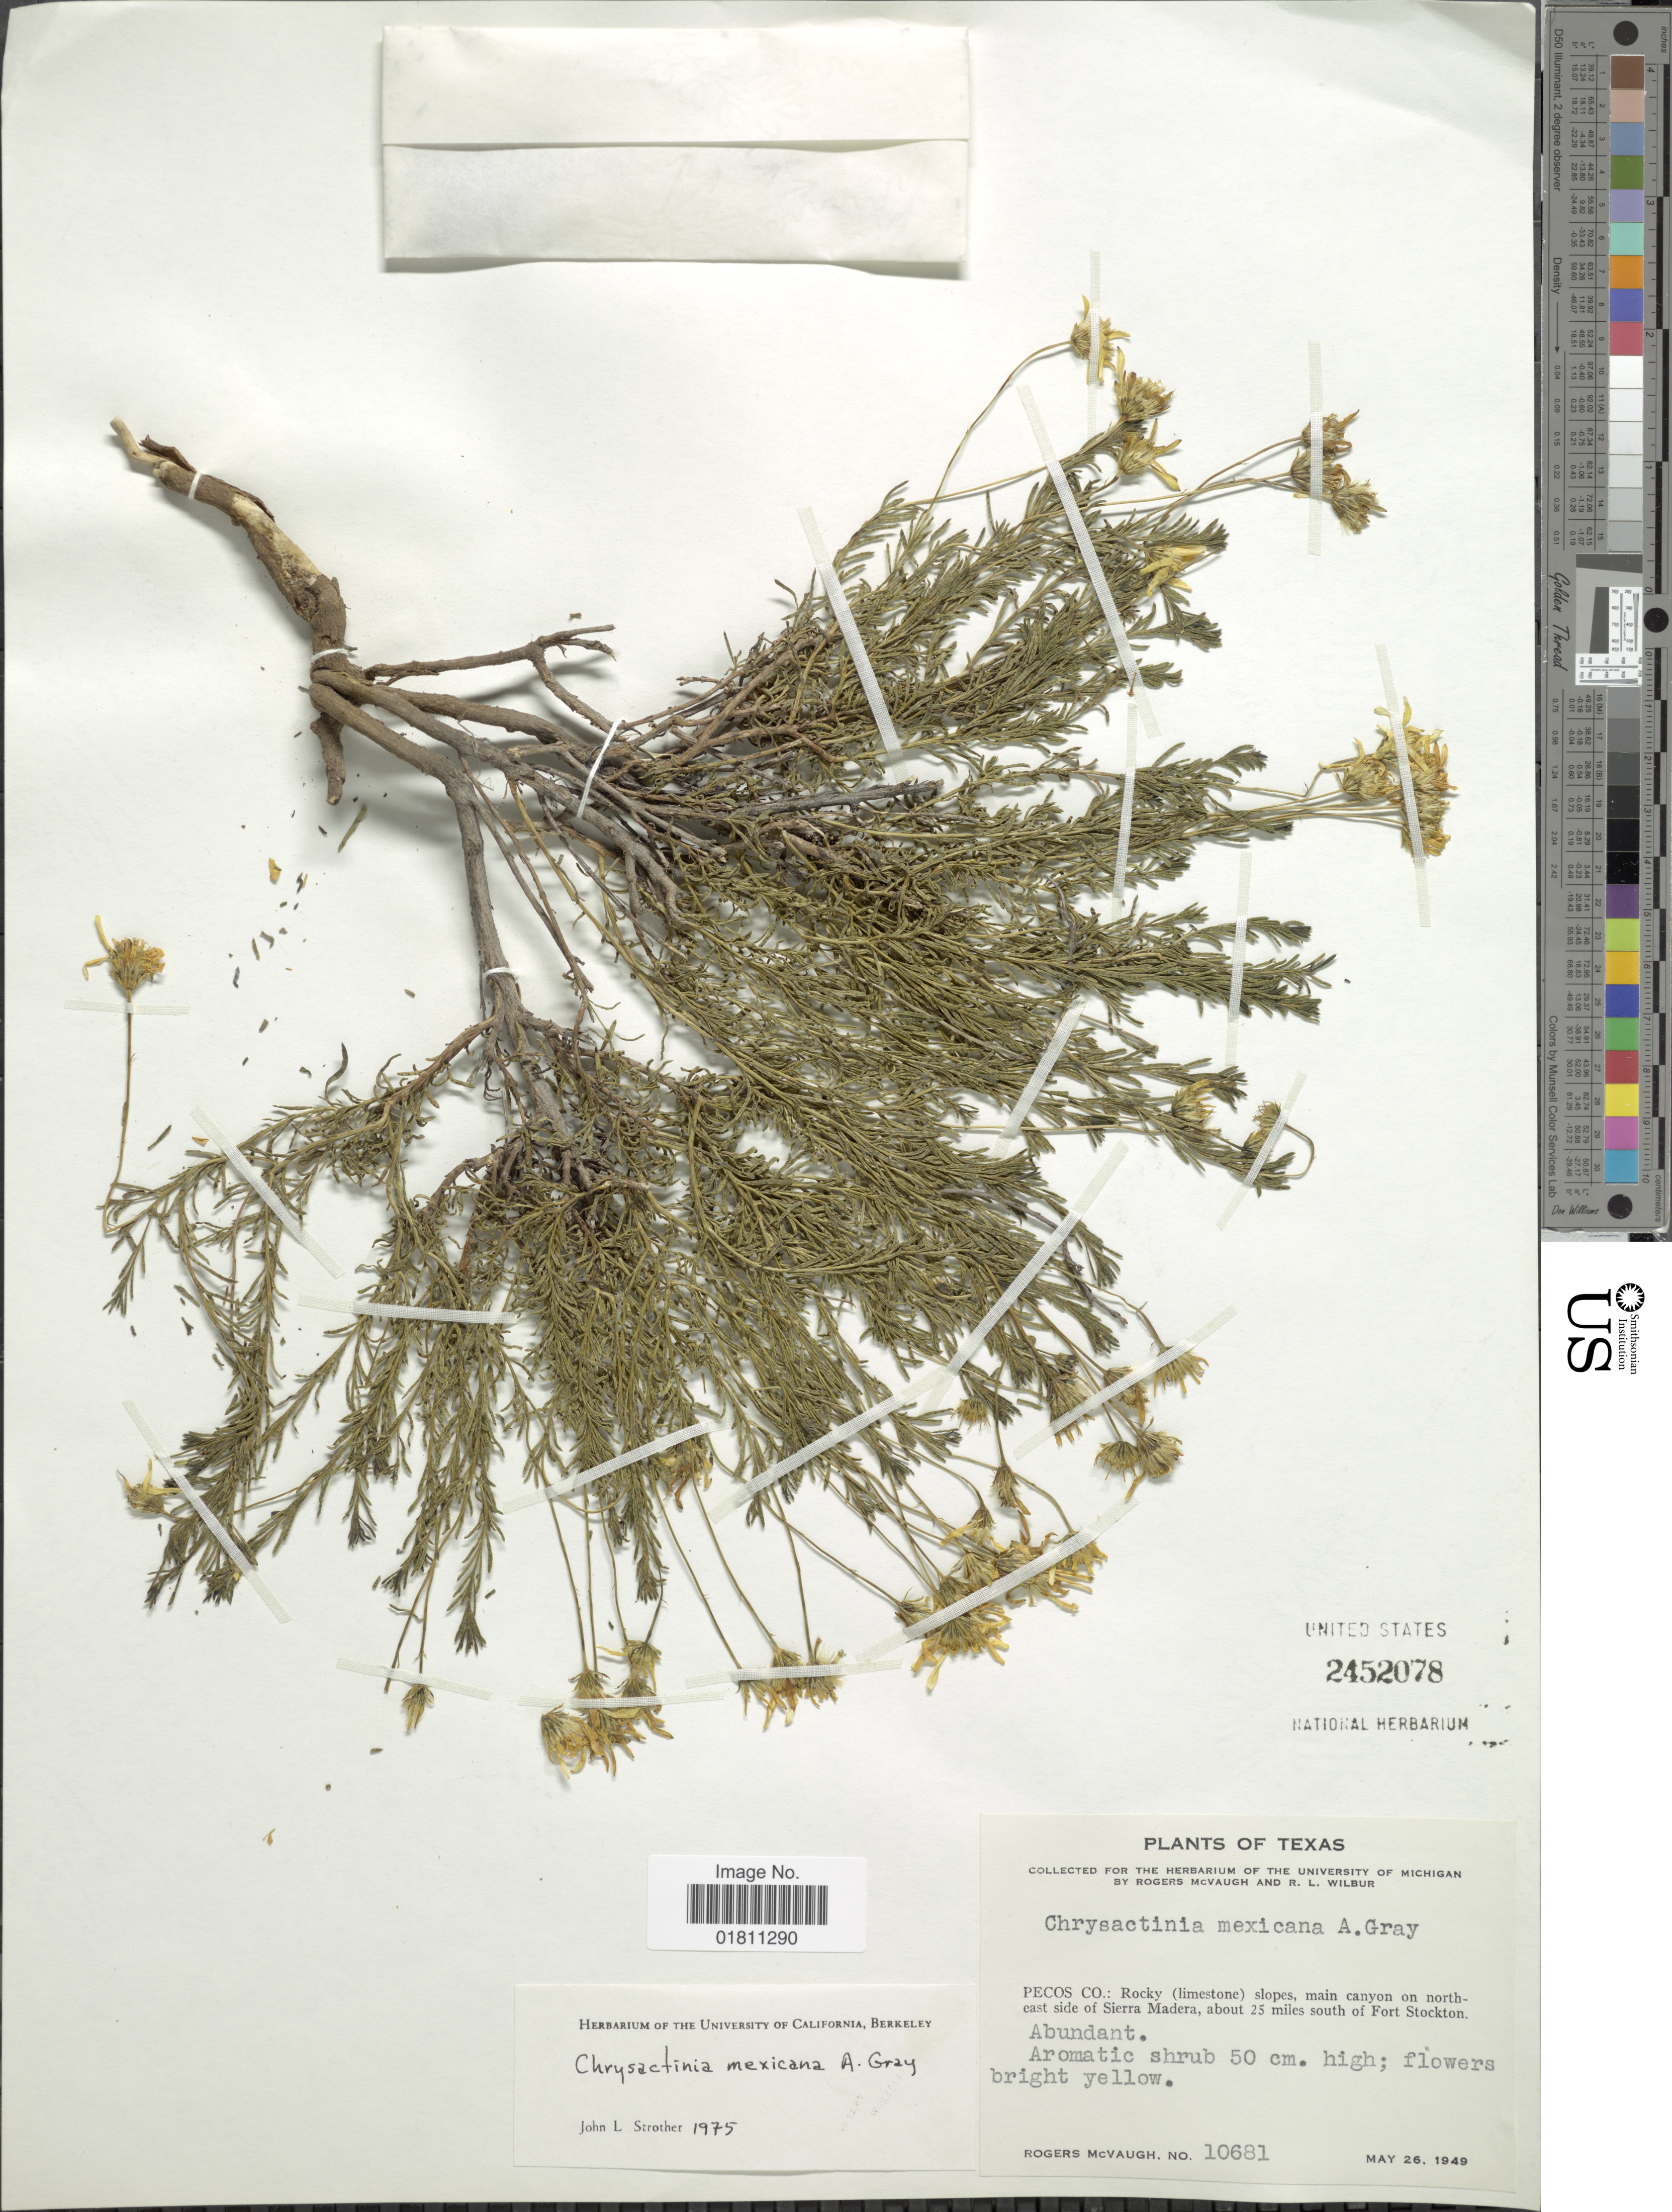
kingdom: Plantae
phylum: Tracheophyta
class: Magnoliopsida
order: Asterales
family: Asteraceae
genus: Chrysactinia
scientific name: Chrysactinia mexicana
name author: A. Gray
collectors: R. McVaugh & R. L. Wilbur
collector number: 10681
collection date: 1949-05-26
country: United States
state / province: Texas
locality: Pecos Co: main canyon on north-east side of Sierra Madera, about 25 miles south of Fort Stockton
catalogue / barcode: US 2452078